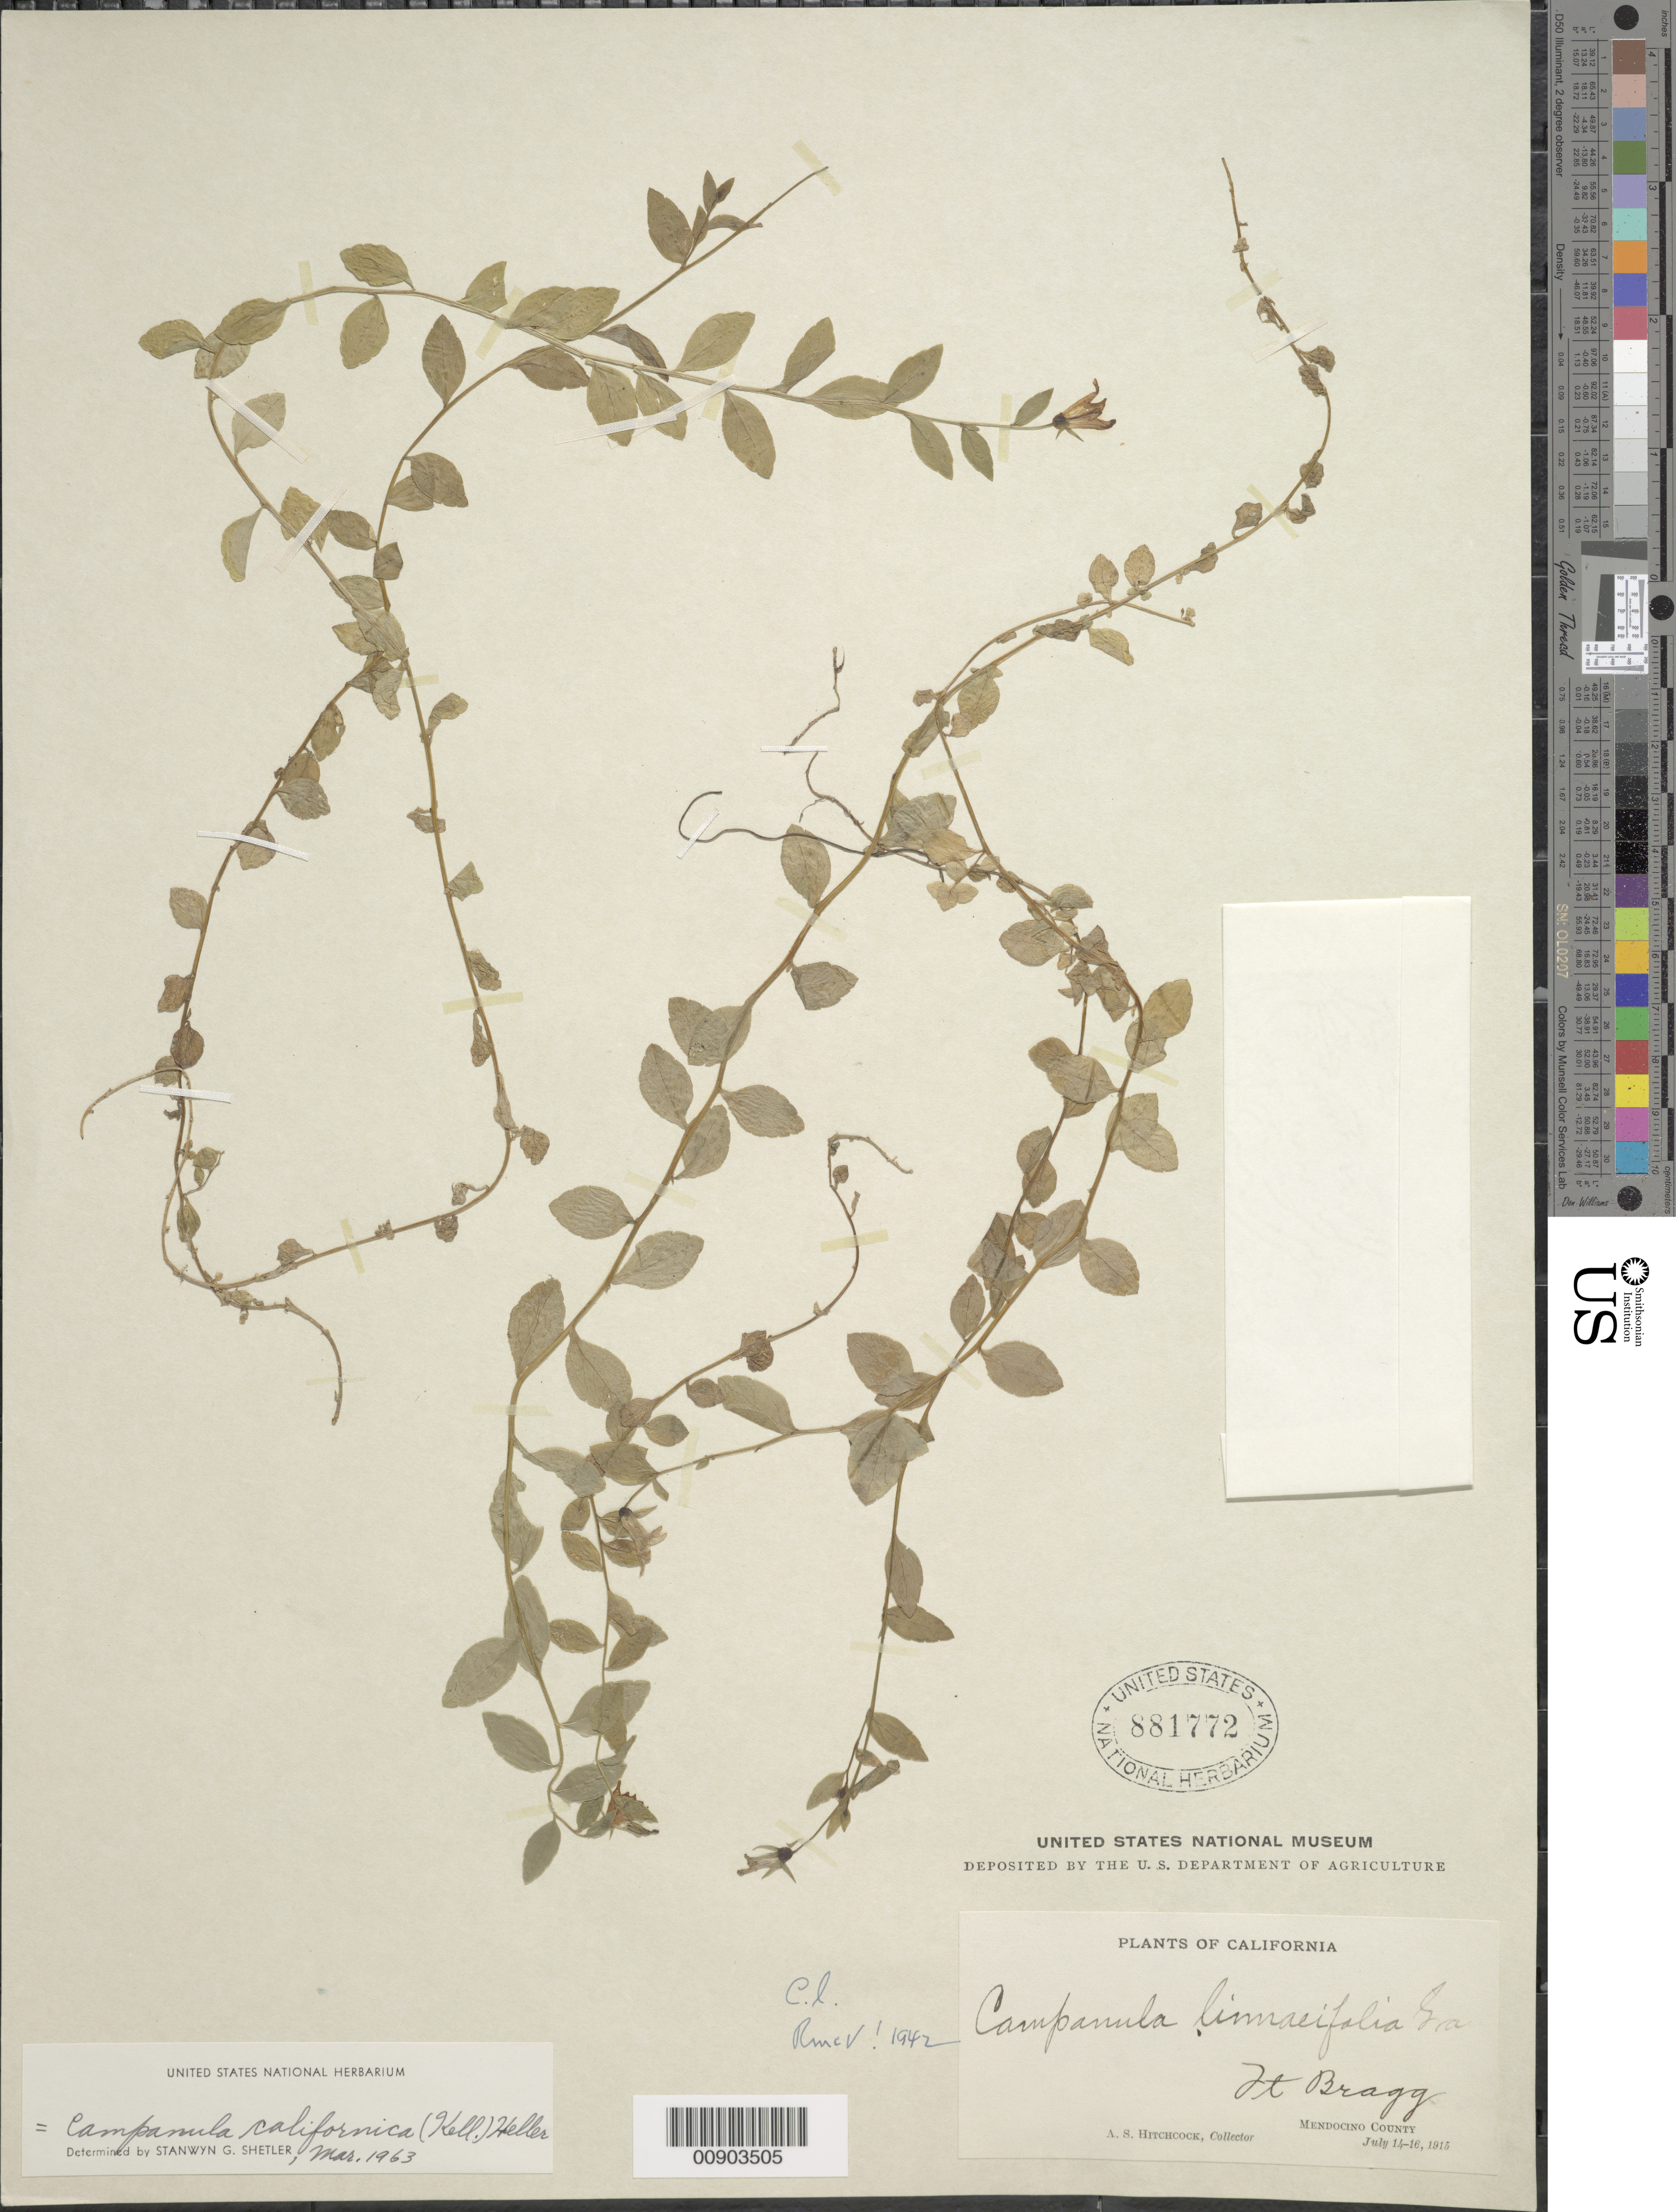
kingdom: Plantae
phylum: Tracheophyta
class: Magnoliopsida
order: Asterales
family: Campanulaceae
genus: Campanula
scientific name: Campanula californica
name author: (Kellogg) A. Heller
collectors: A. S. Hitchcock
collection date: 1915-07-14/1915-07-16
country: United States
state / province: California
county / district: Mendocino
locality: Fort Bragg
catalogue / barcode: US 881772